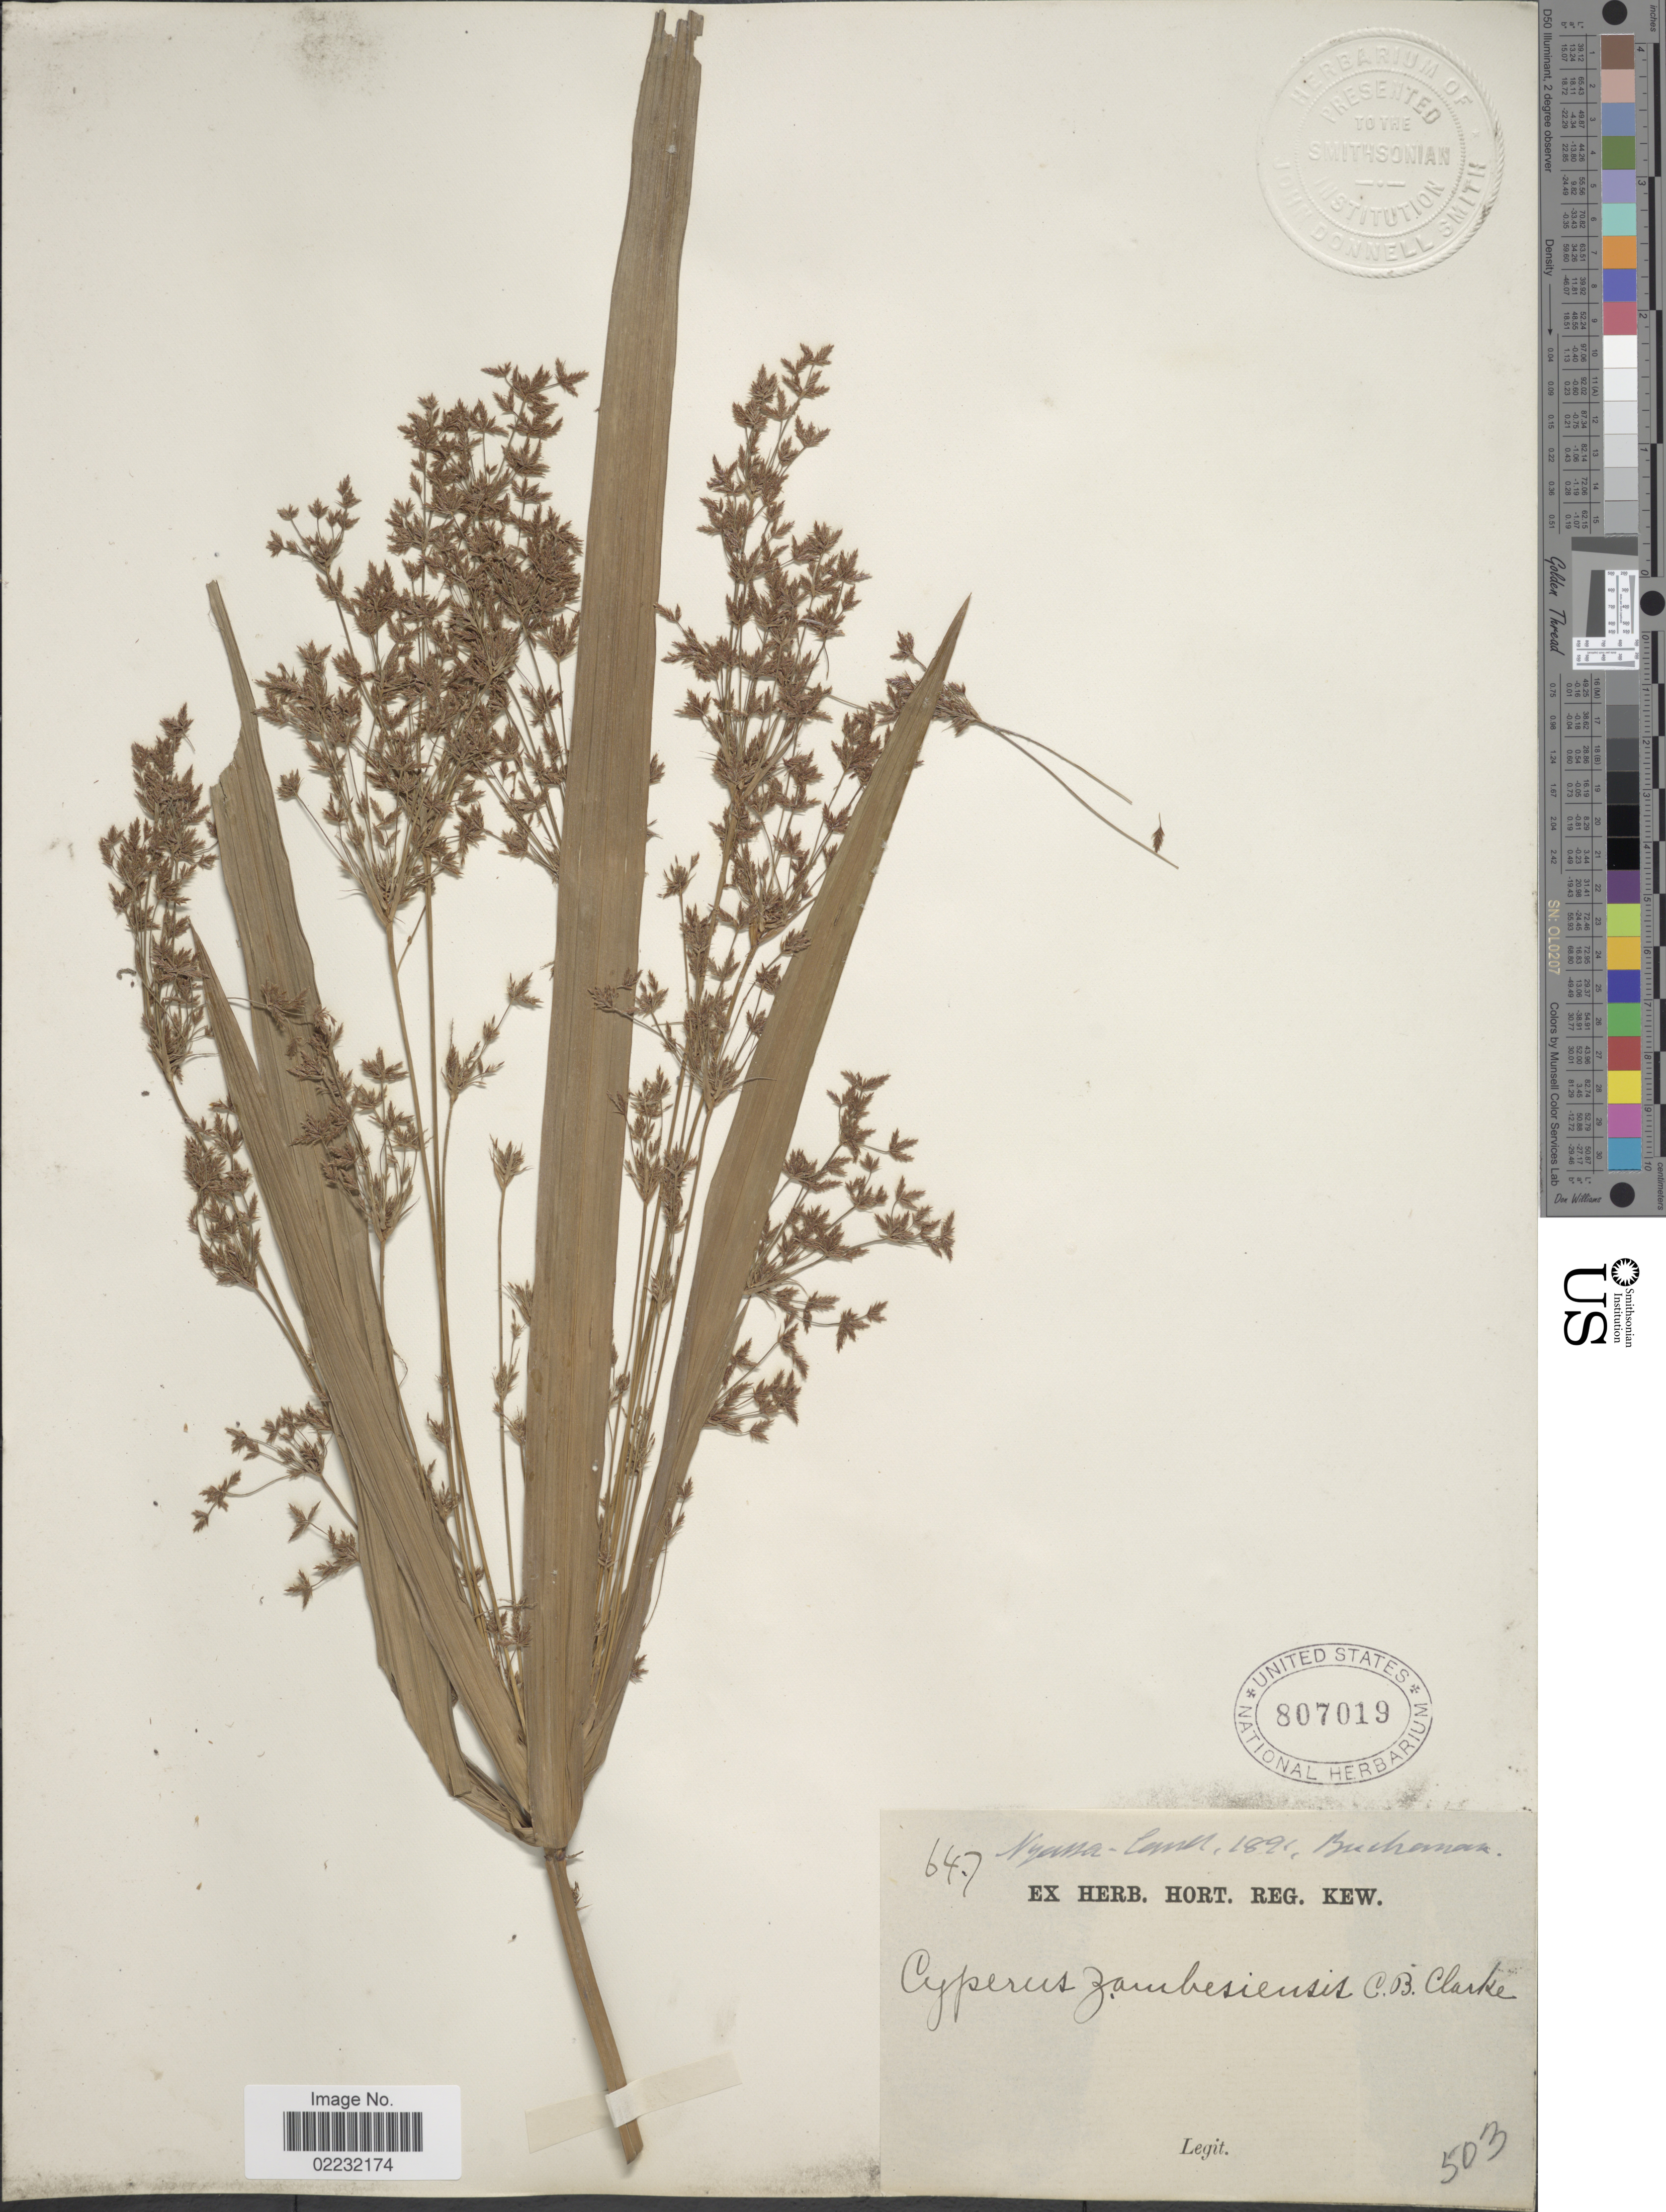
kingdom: Plantae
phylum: Tracheophyta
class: Liliopsida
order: Poales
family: Cyperaceae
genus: Cyperus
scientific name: Cyperus glaucophyllus var. zambesiensis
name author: (C.B. Clarke) Kük.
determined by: Strong, Mark T., (BOT), Smithsonian Institution - National Museum of Natural History (UNITED STATES)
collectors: -. Buchanan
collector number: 503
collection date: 1891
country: Malawi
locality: Nyassa-land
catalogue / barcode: US 807019